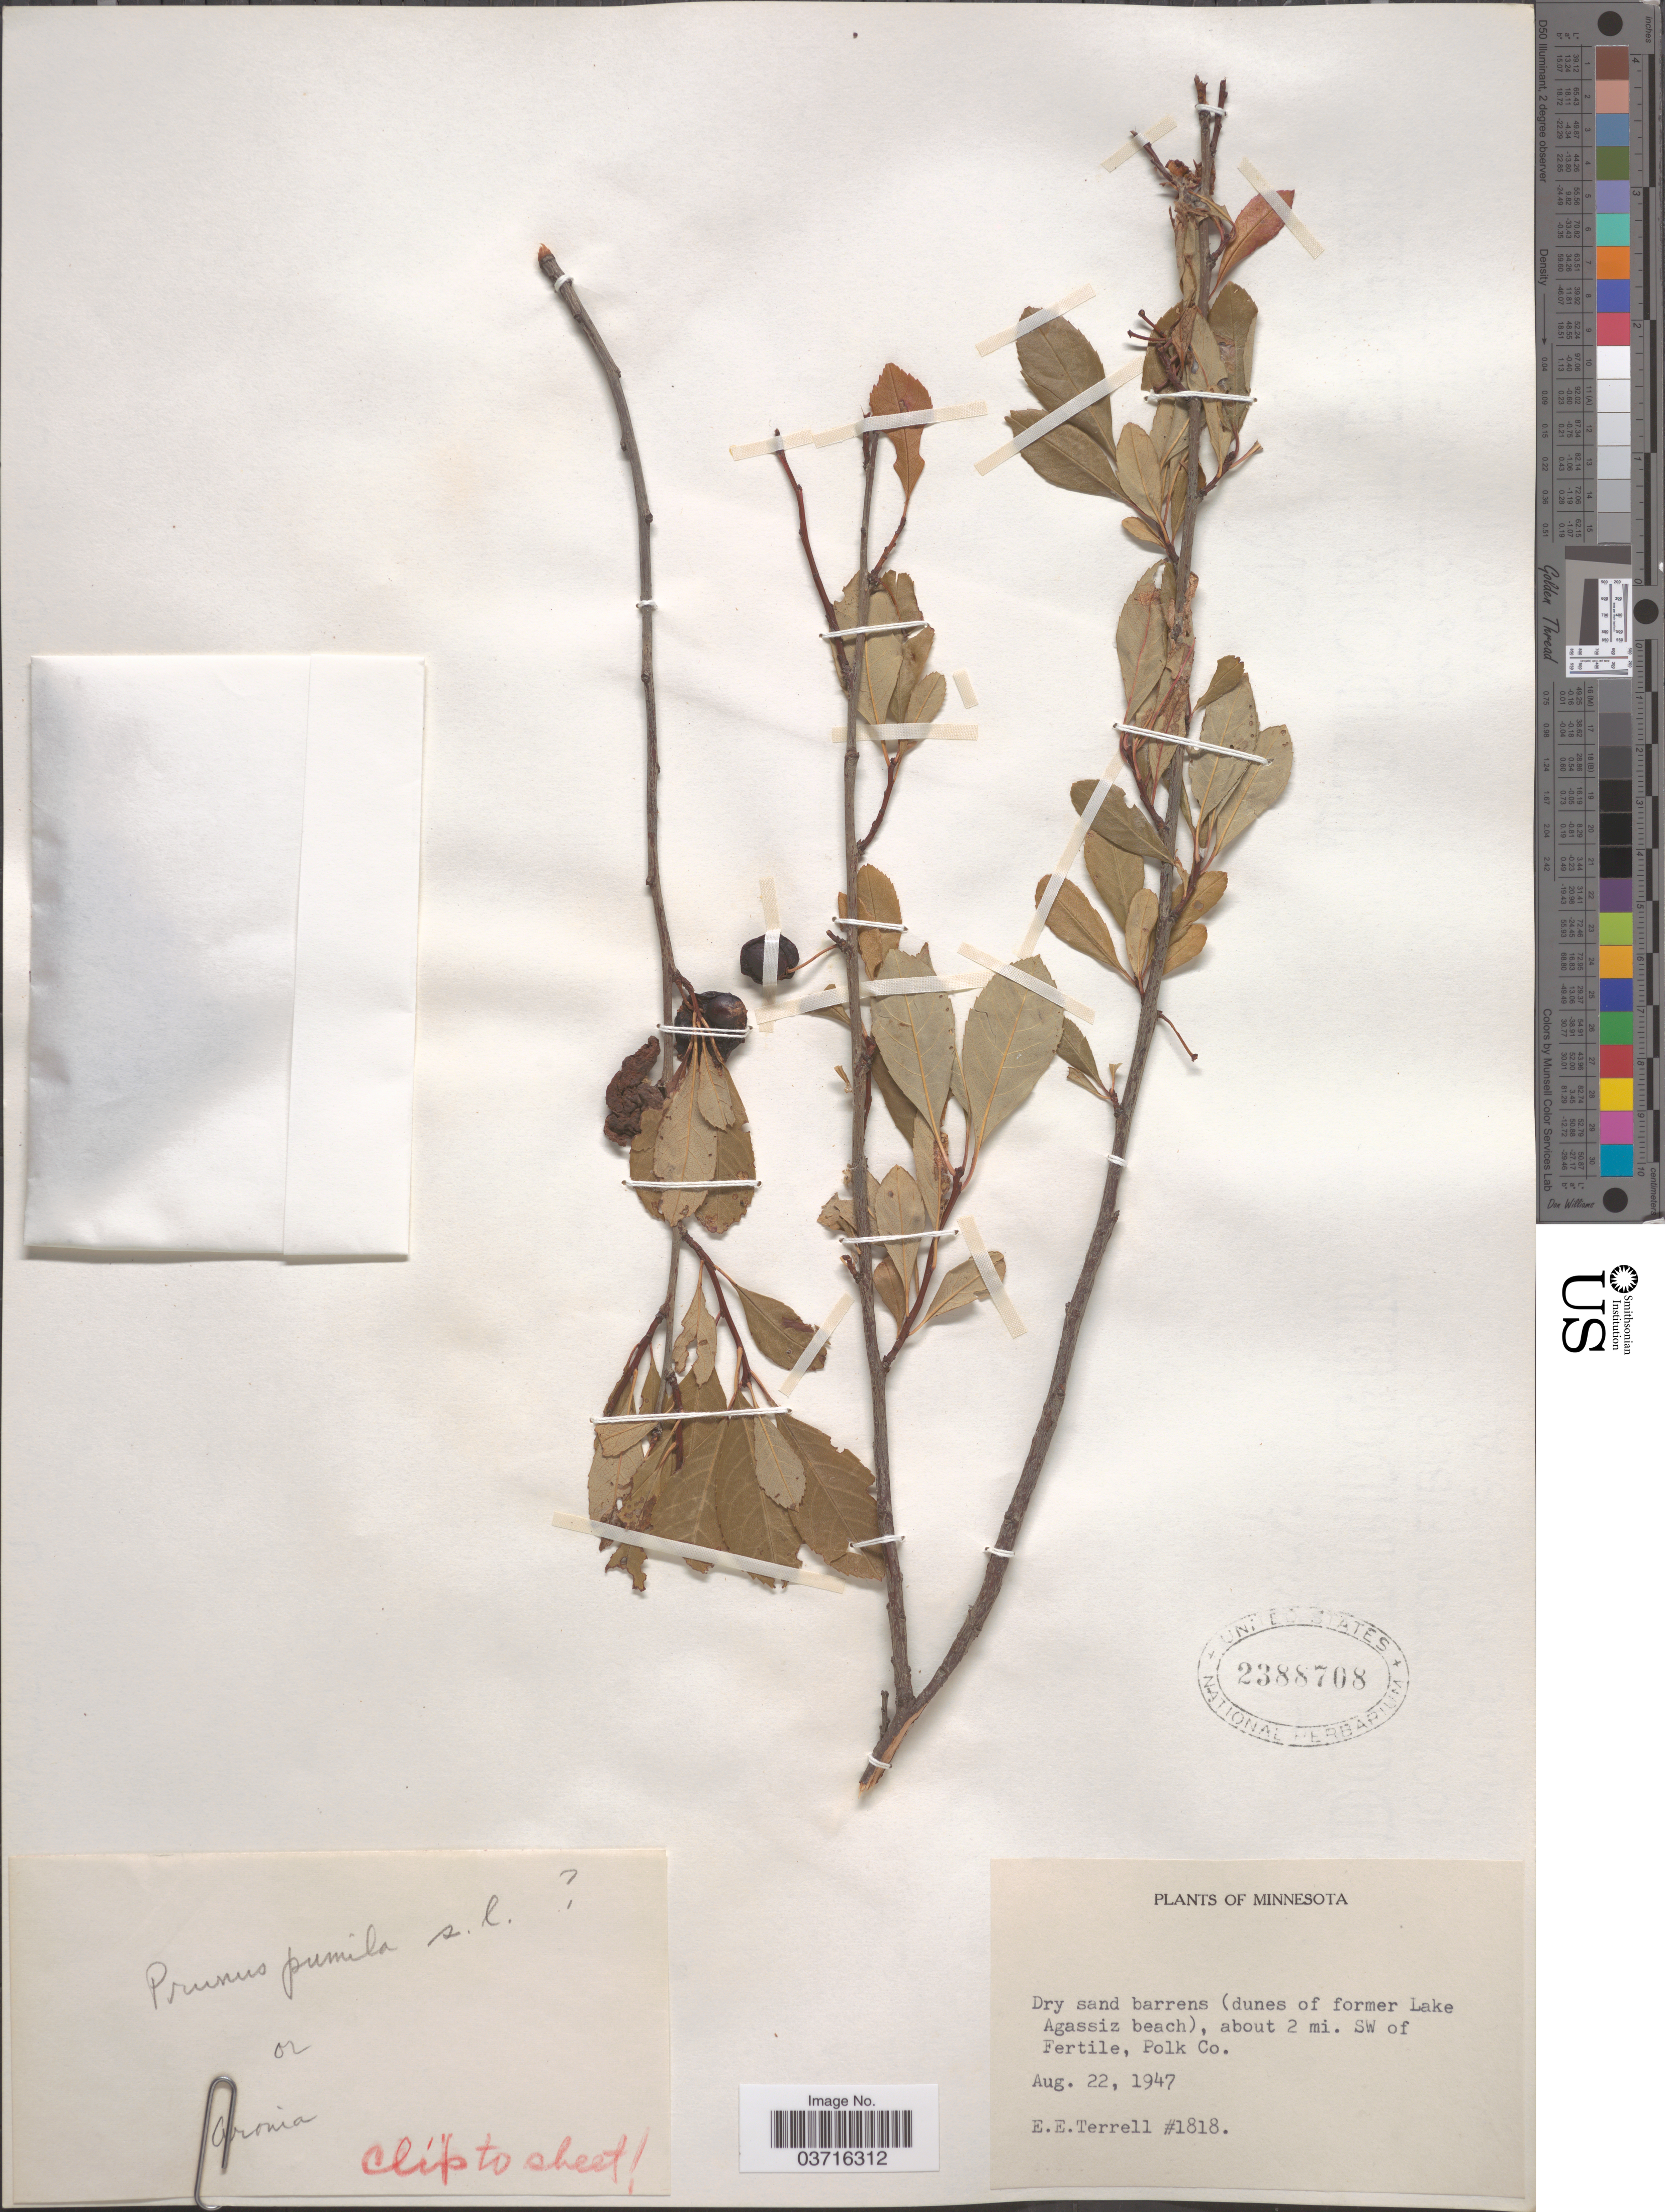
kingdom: Plantae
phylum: Tracheophyta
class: Magnoliopsida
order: Rosales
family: Rosaceae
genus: Prunus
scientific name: Prunus pumila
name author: L.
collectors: E. E. Terrell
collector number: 1818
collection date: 1947-08-22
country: United States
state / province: Minnesota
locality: (Dunes of former Lake Agassiz beach), about 2 mi. SW of Fertile, Polk Co.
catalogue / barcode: US 2388708